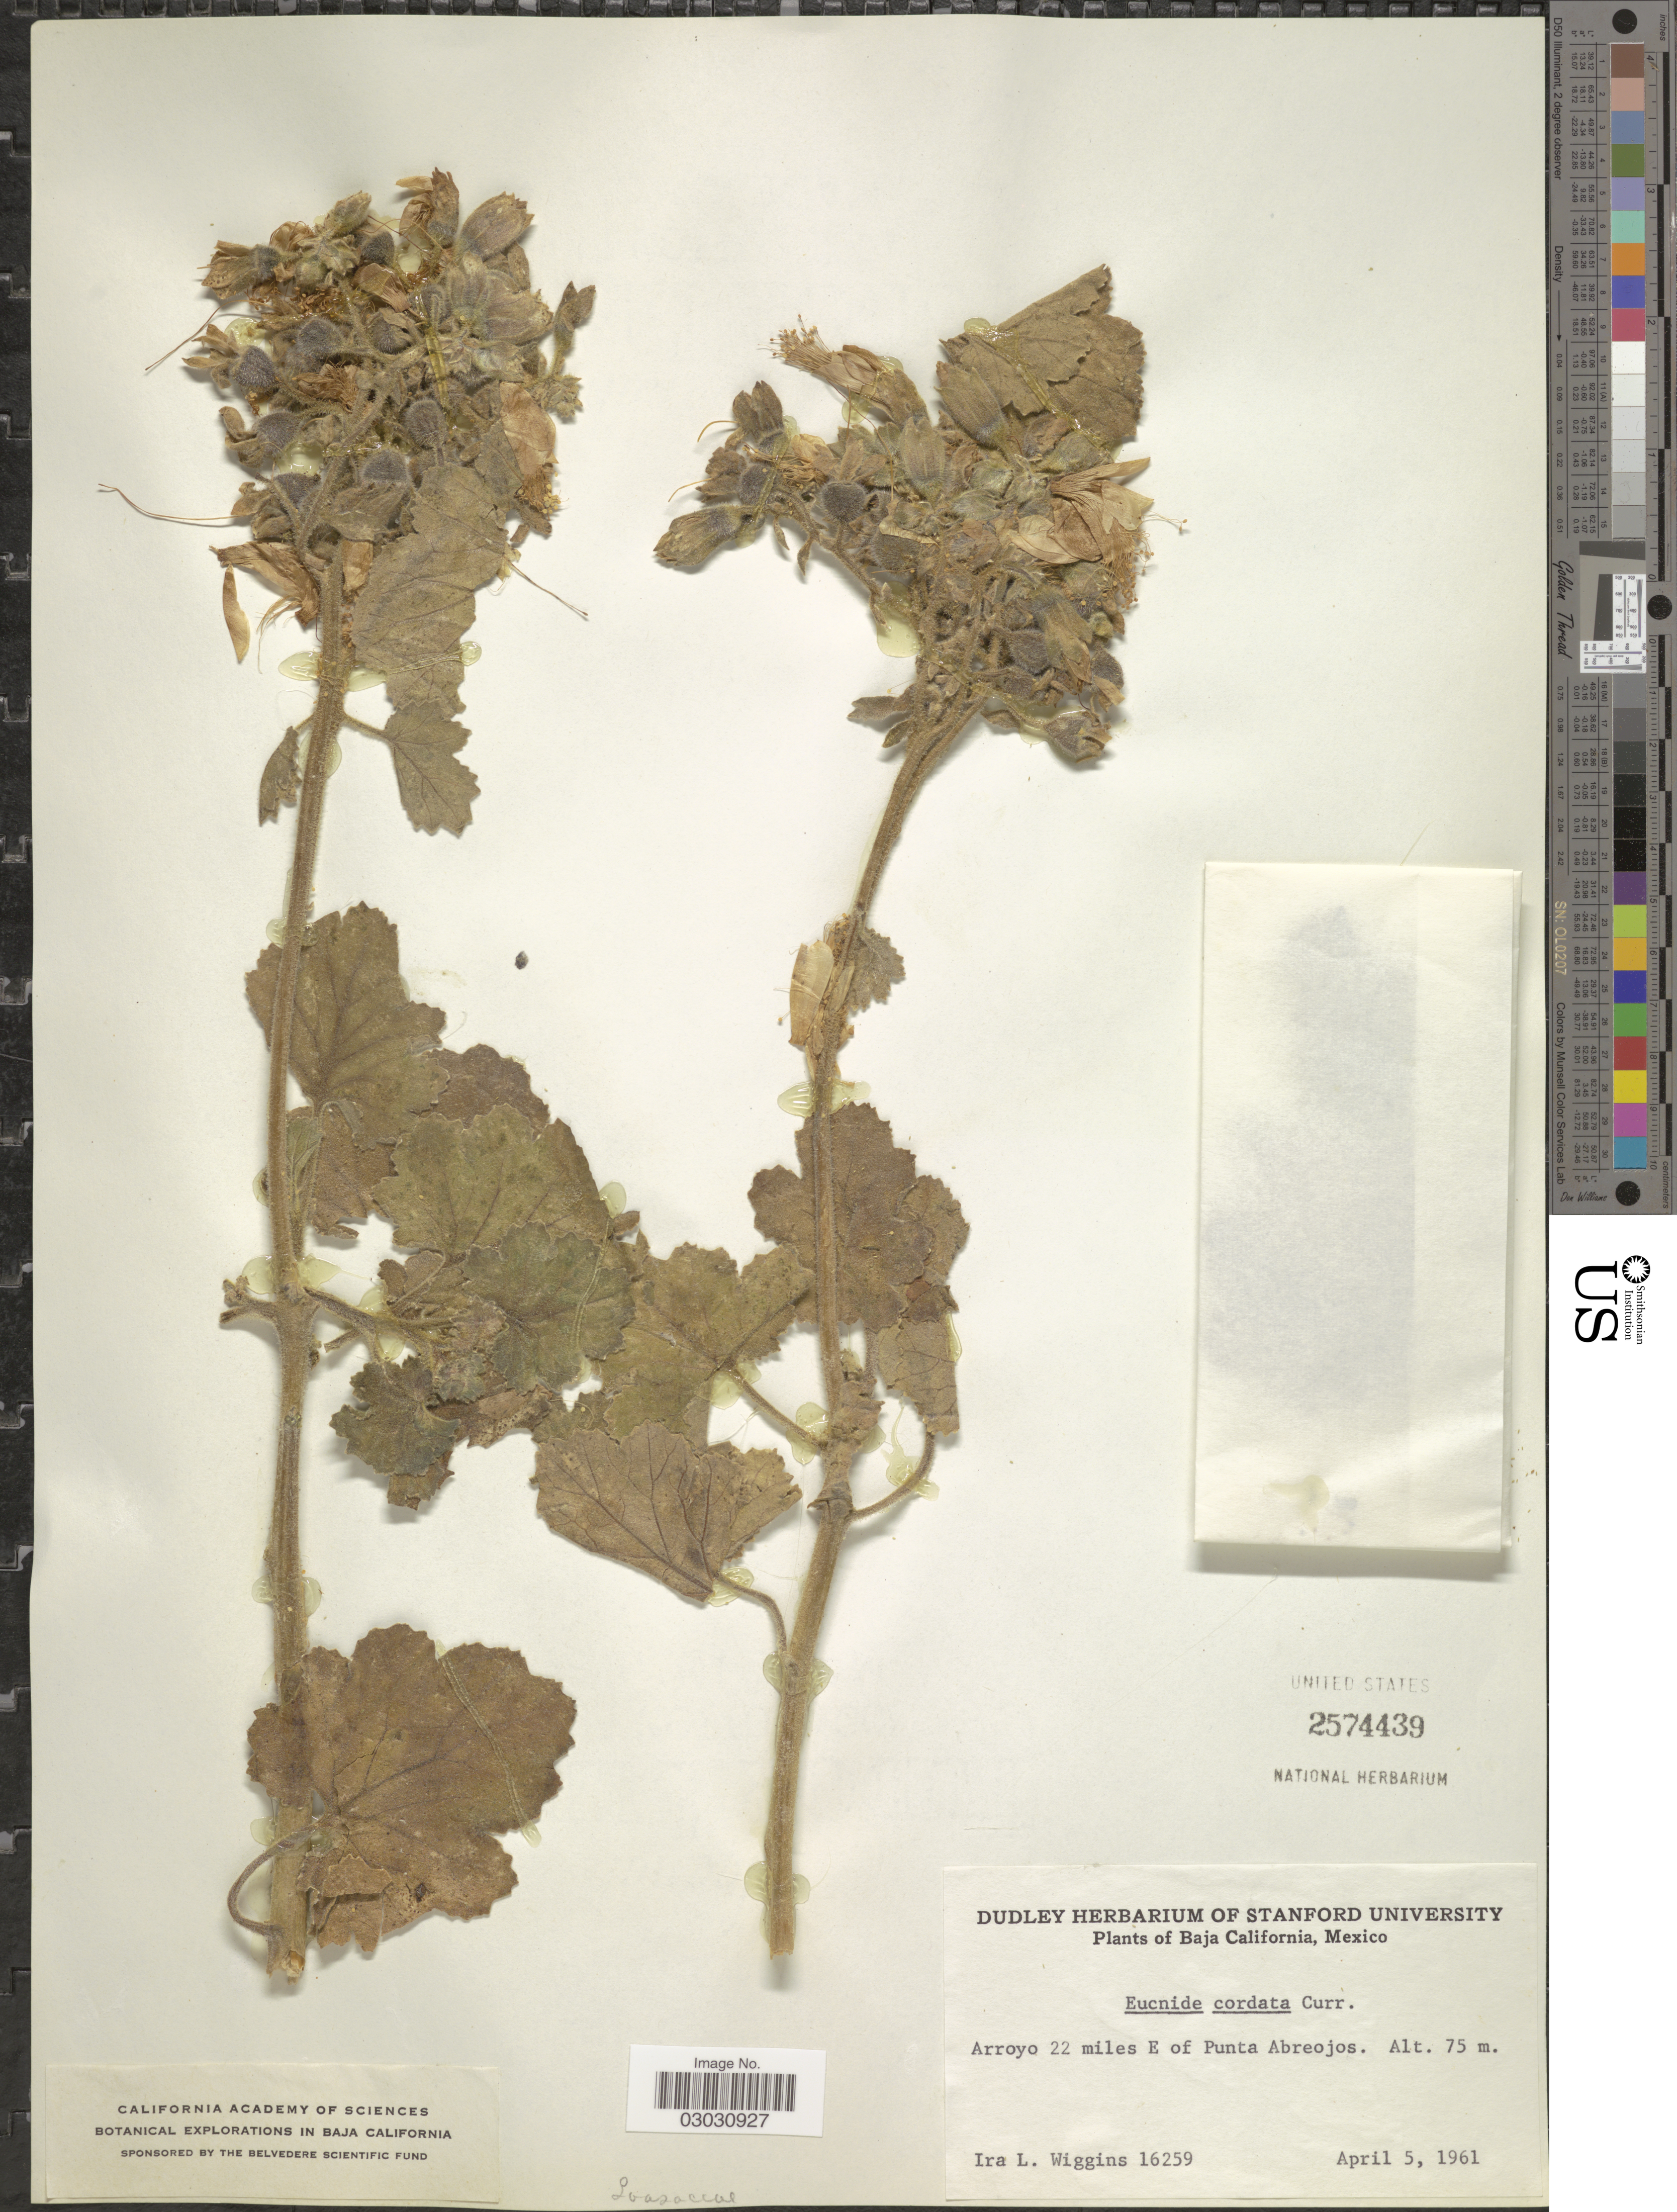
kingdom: Plantae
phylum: Tracheophyta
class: Magnoliopsida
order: Cornales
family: Loasaceae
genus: Eucnide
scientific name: Eucnide cordata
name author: (Kell.) Kellogg ex Curran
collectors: I. L. Wiggins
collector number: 16259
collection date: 1961-04-05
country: Mexico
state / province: Baja California Sur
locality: Arroyo 22 miles E of Punta Abreojes.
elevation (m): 75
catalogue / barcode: US 2574439